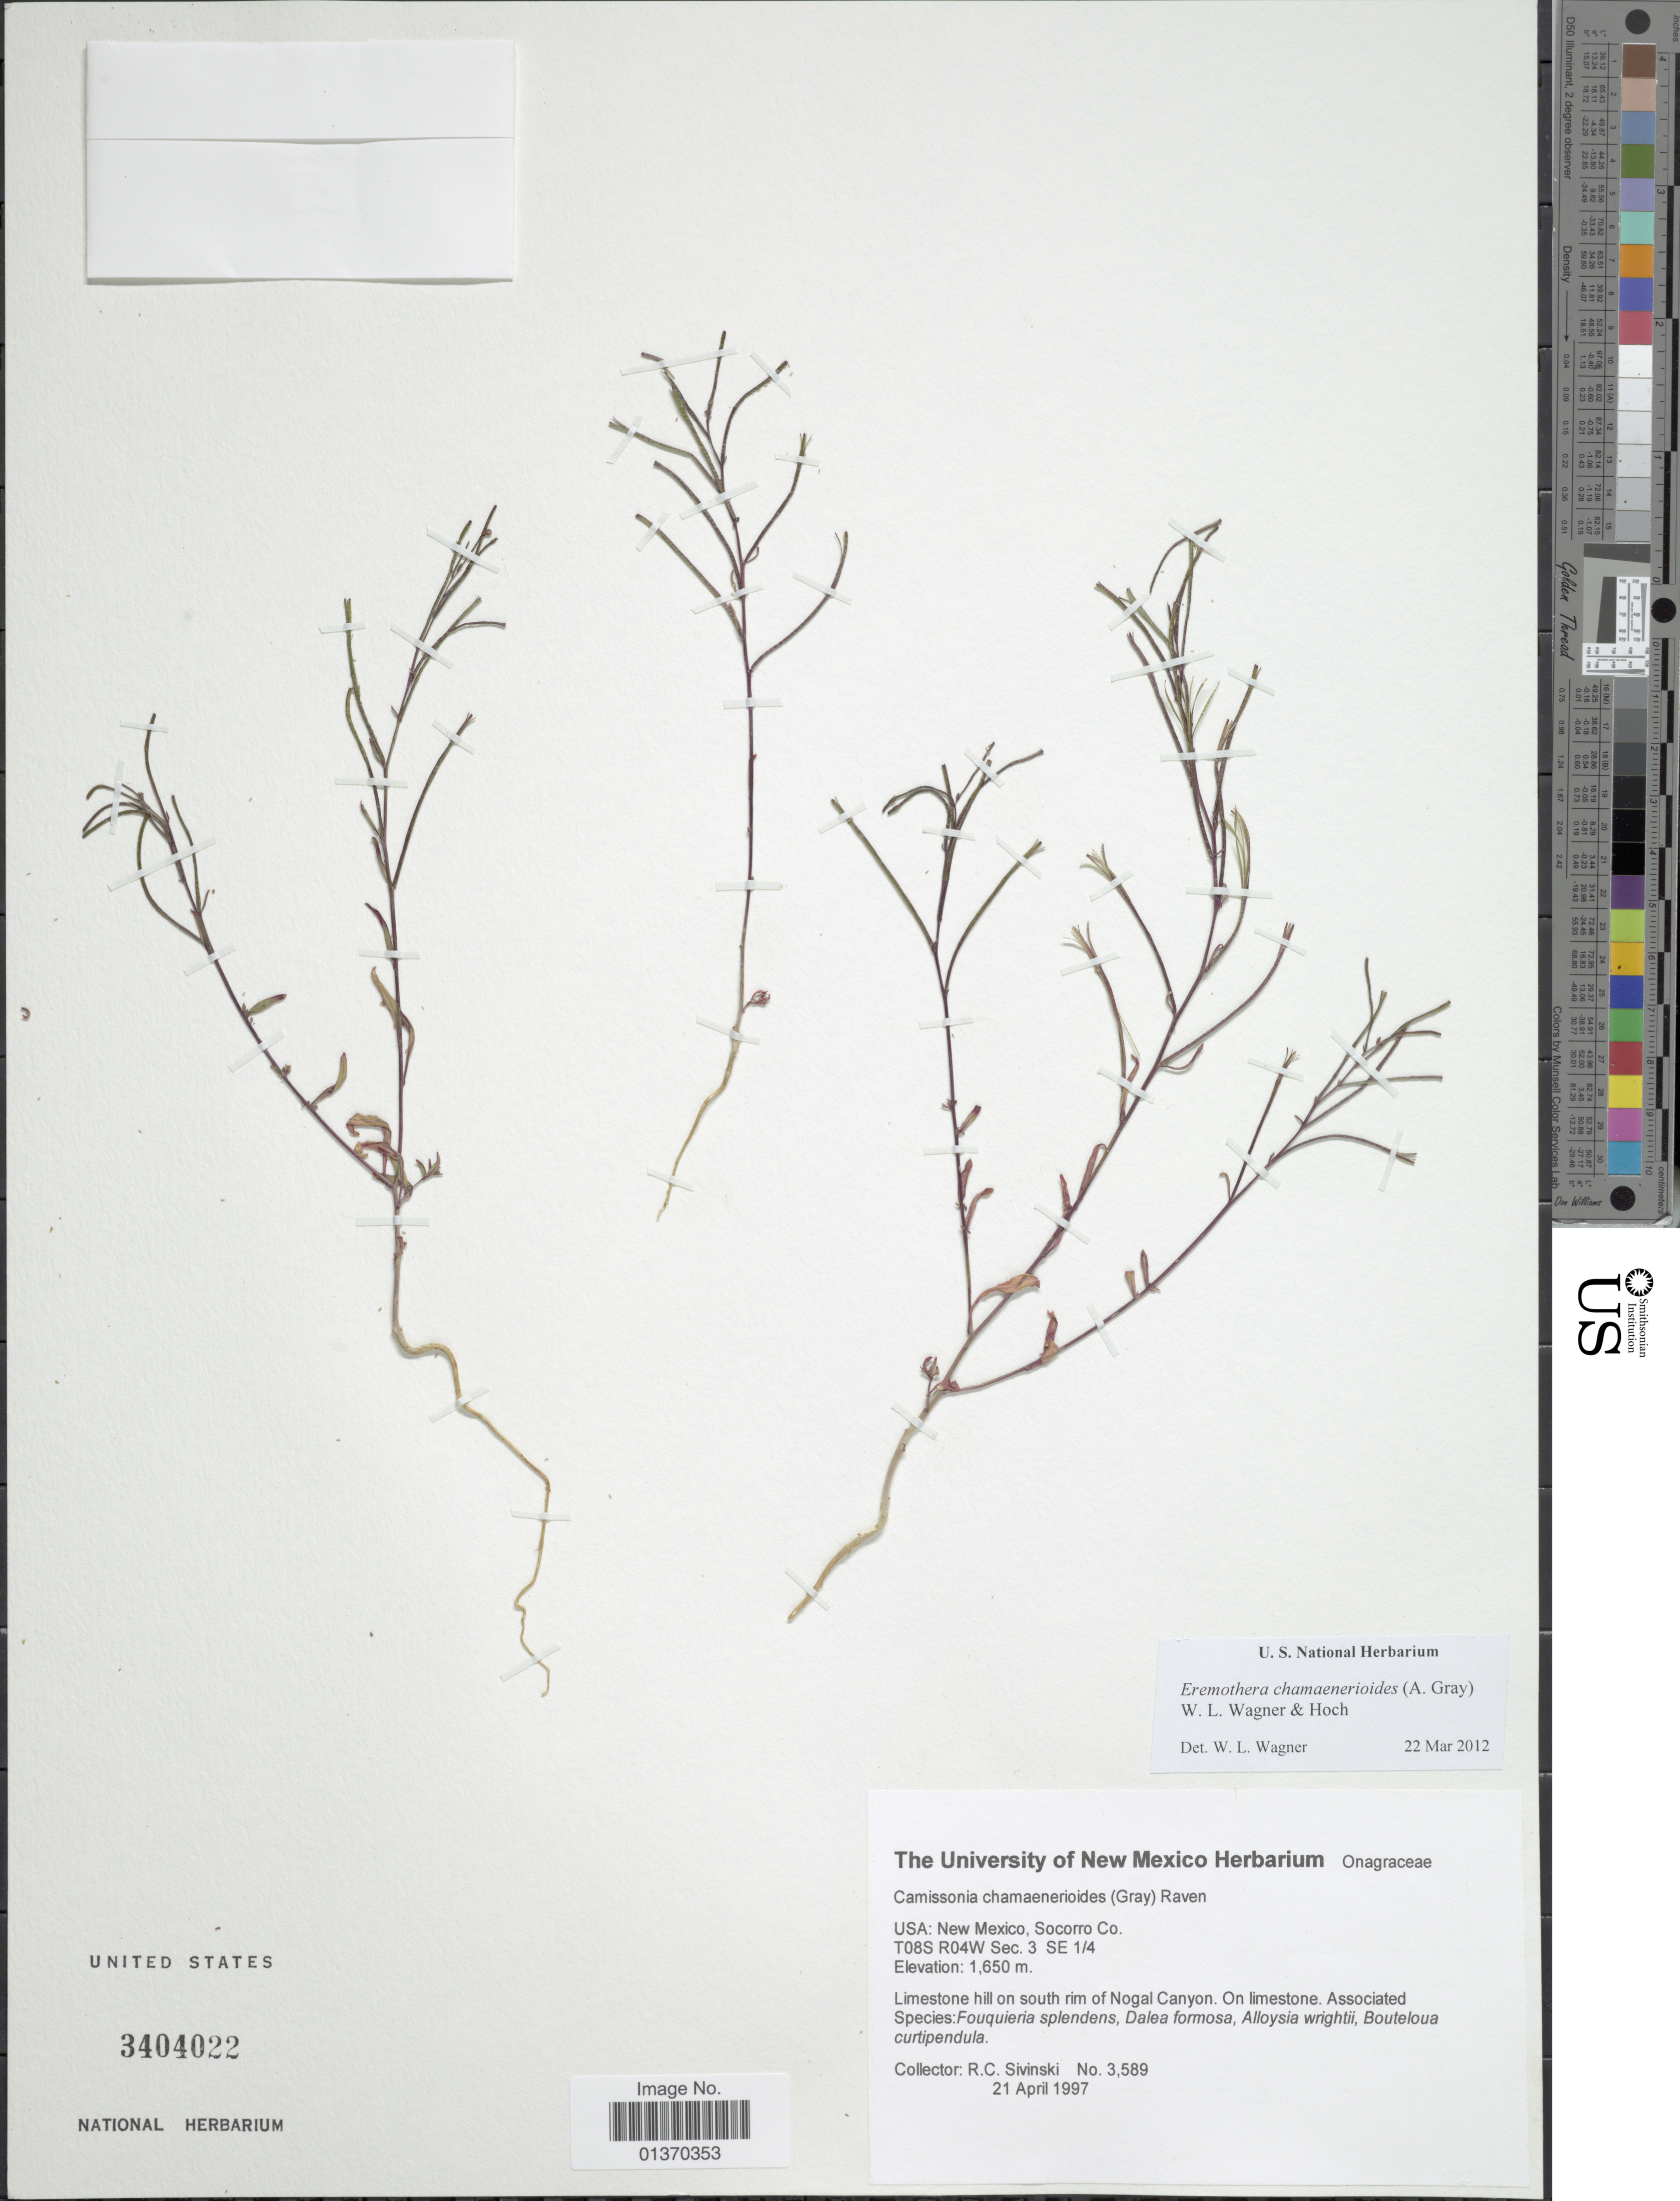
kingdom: Plantae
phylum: Tracheophyta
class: Magnoliopsida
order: Myrtales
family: Onagraceae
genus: Eremothera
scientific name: Eremothera chamaenerioides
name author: (A. Gray) W.L. Wagner & Hoch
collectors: R. Sivinski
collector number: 3589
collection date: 1997-04-21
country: United States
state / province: New Mexico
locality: Socorro Co., T08S R04W Sec. 3 SE 1/4, limestone hill on south rim of Nogal Canyon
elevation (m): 1650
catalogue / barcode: US 3404022